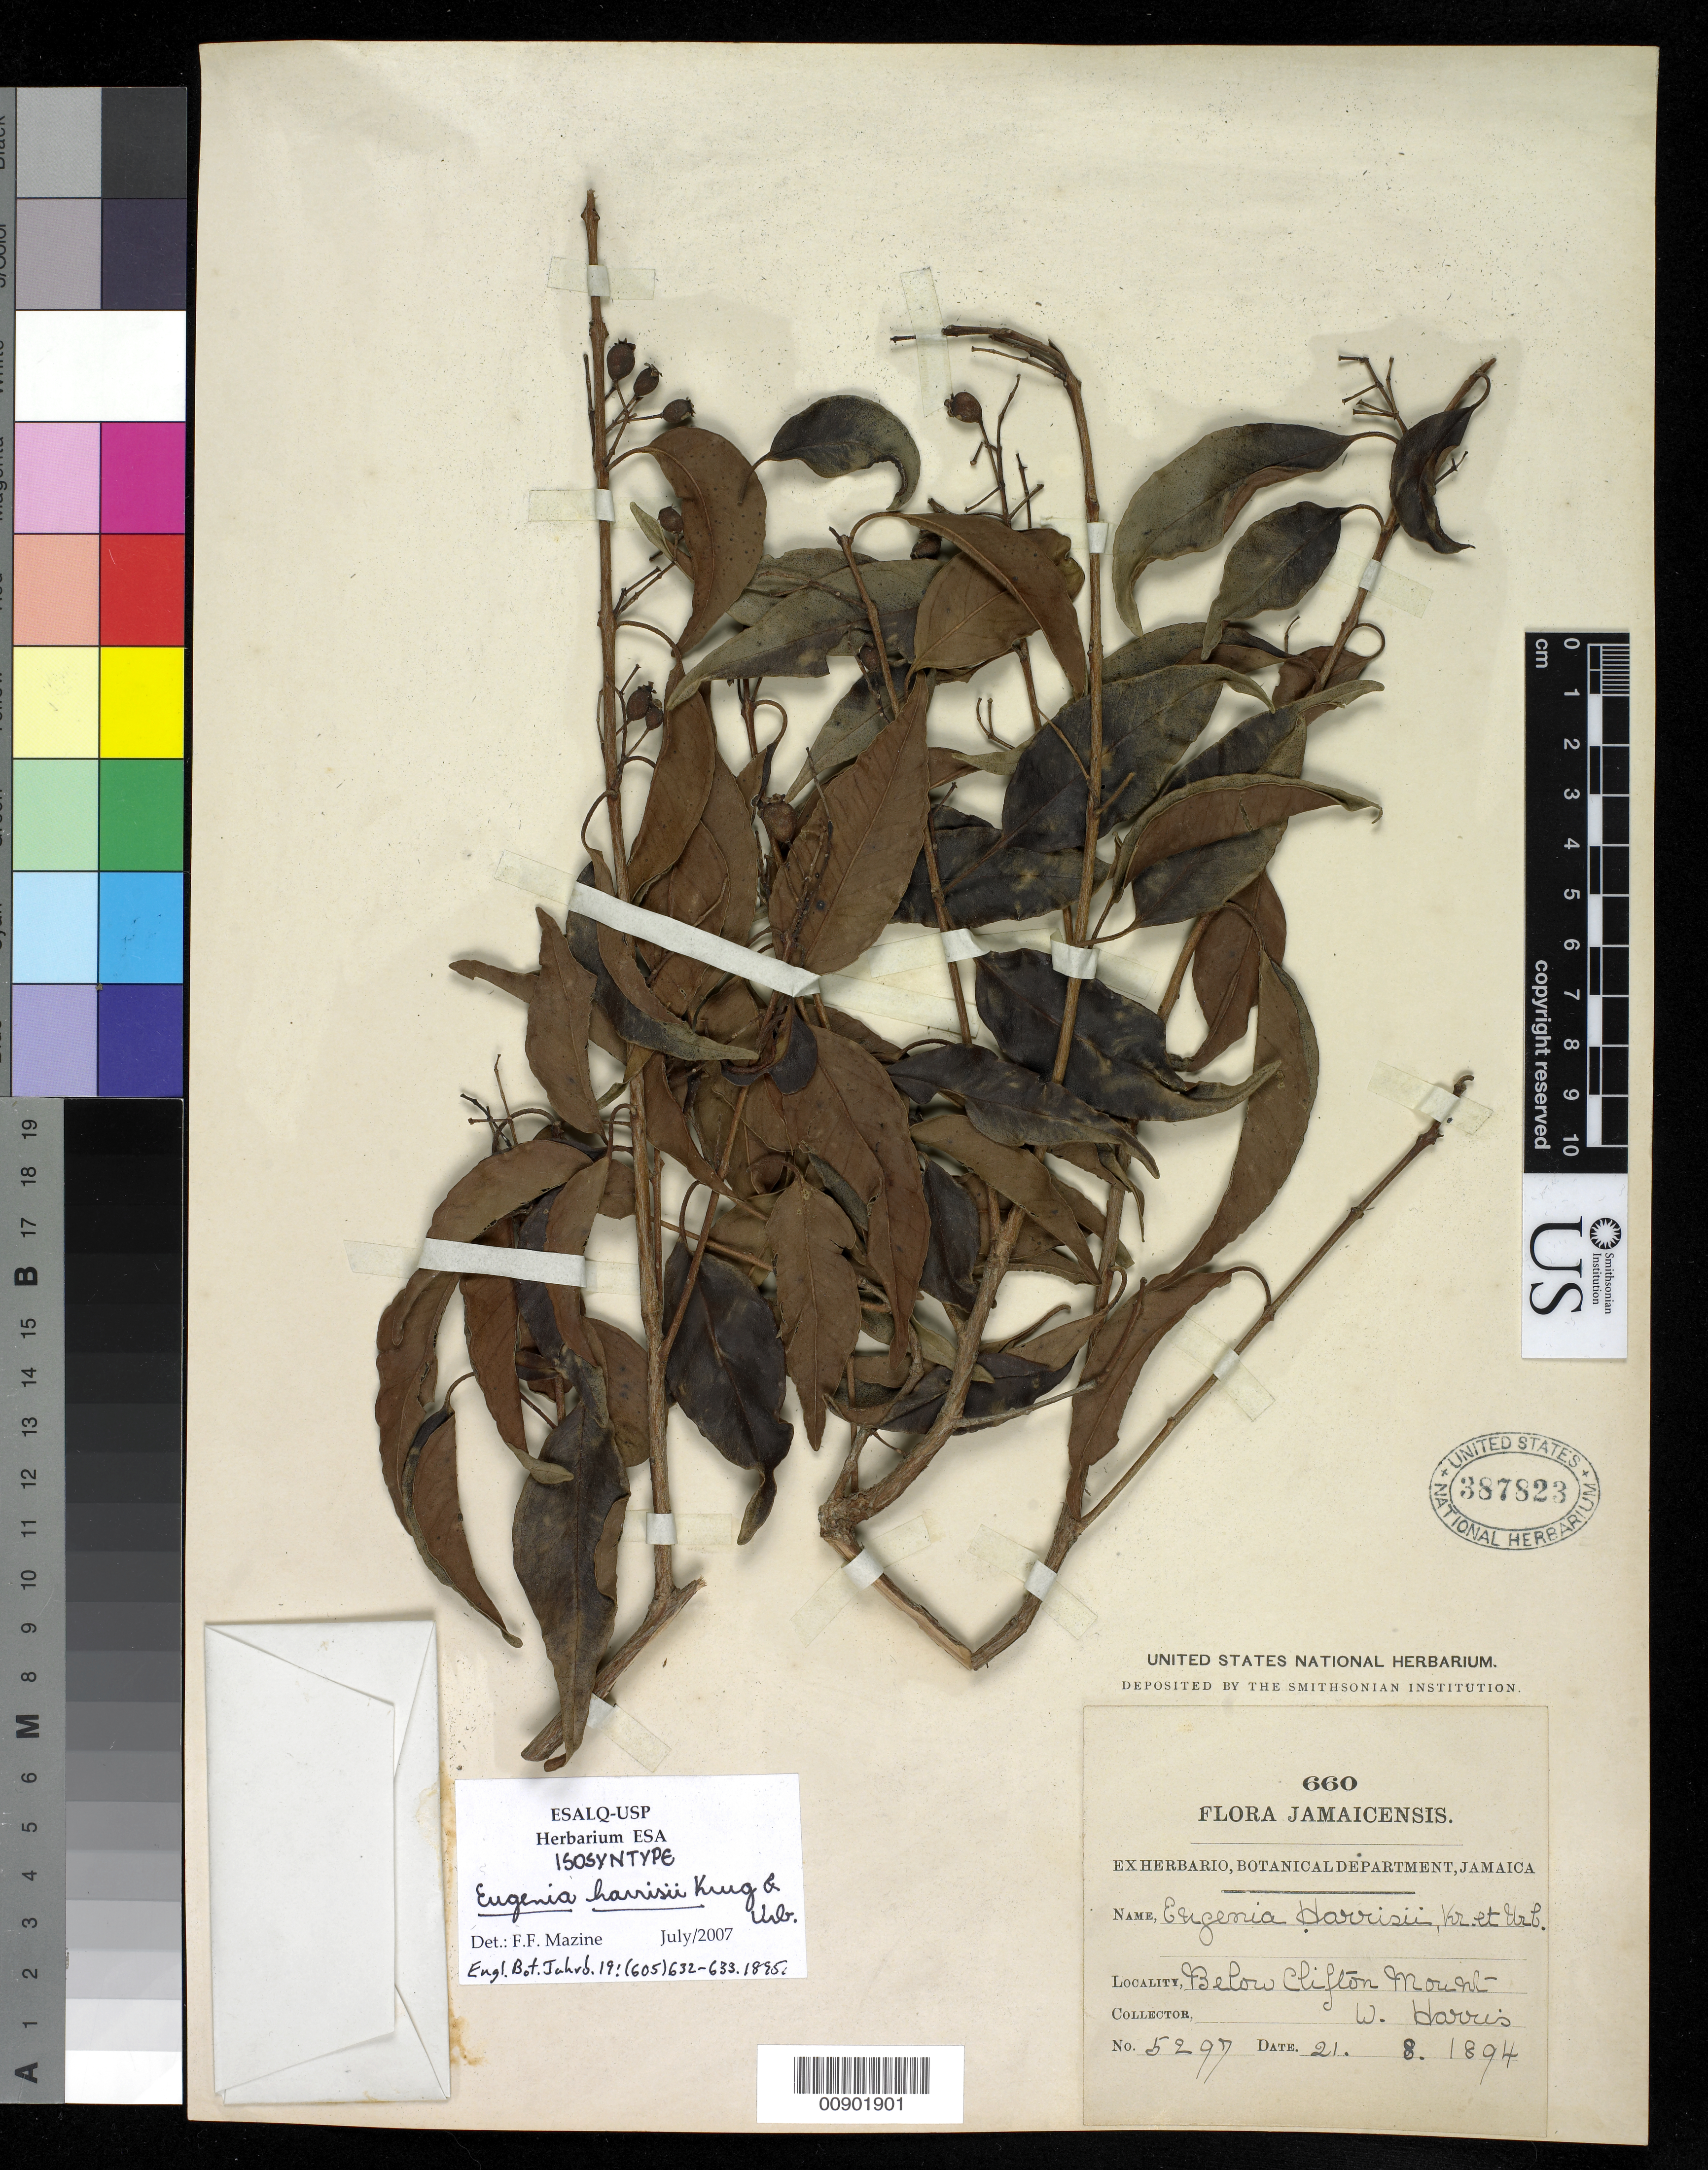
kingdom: Plantae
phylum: Tracheophyta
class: Magnoliopsida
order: Myrtales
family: Myrtaceae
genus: Eugenia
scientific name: Eugenia harrisii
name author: Krug & Urb.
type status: Isosyntype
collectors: W. Harris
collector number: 5297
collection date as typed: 21 Aug 1894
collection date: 1894-08-21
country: Jamaica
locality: Below Clifton Mount.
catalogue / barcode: US 387823